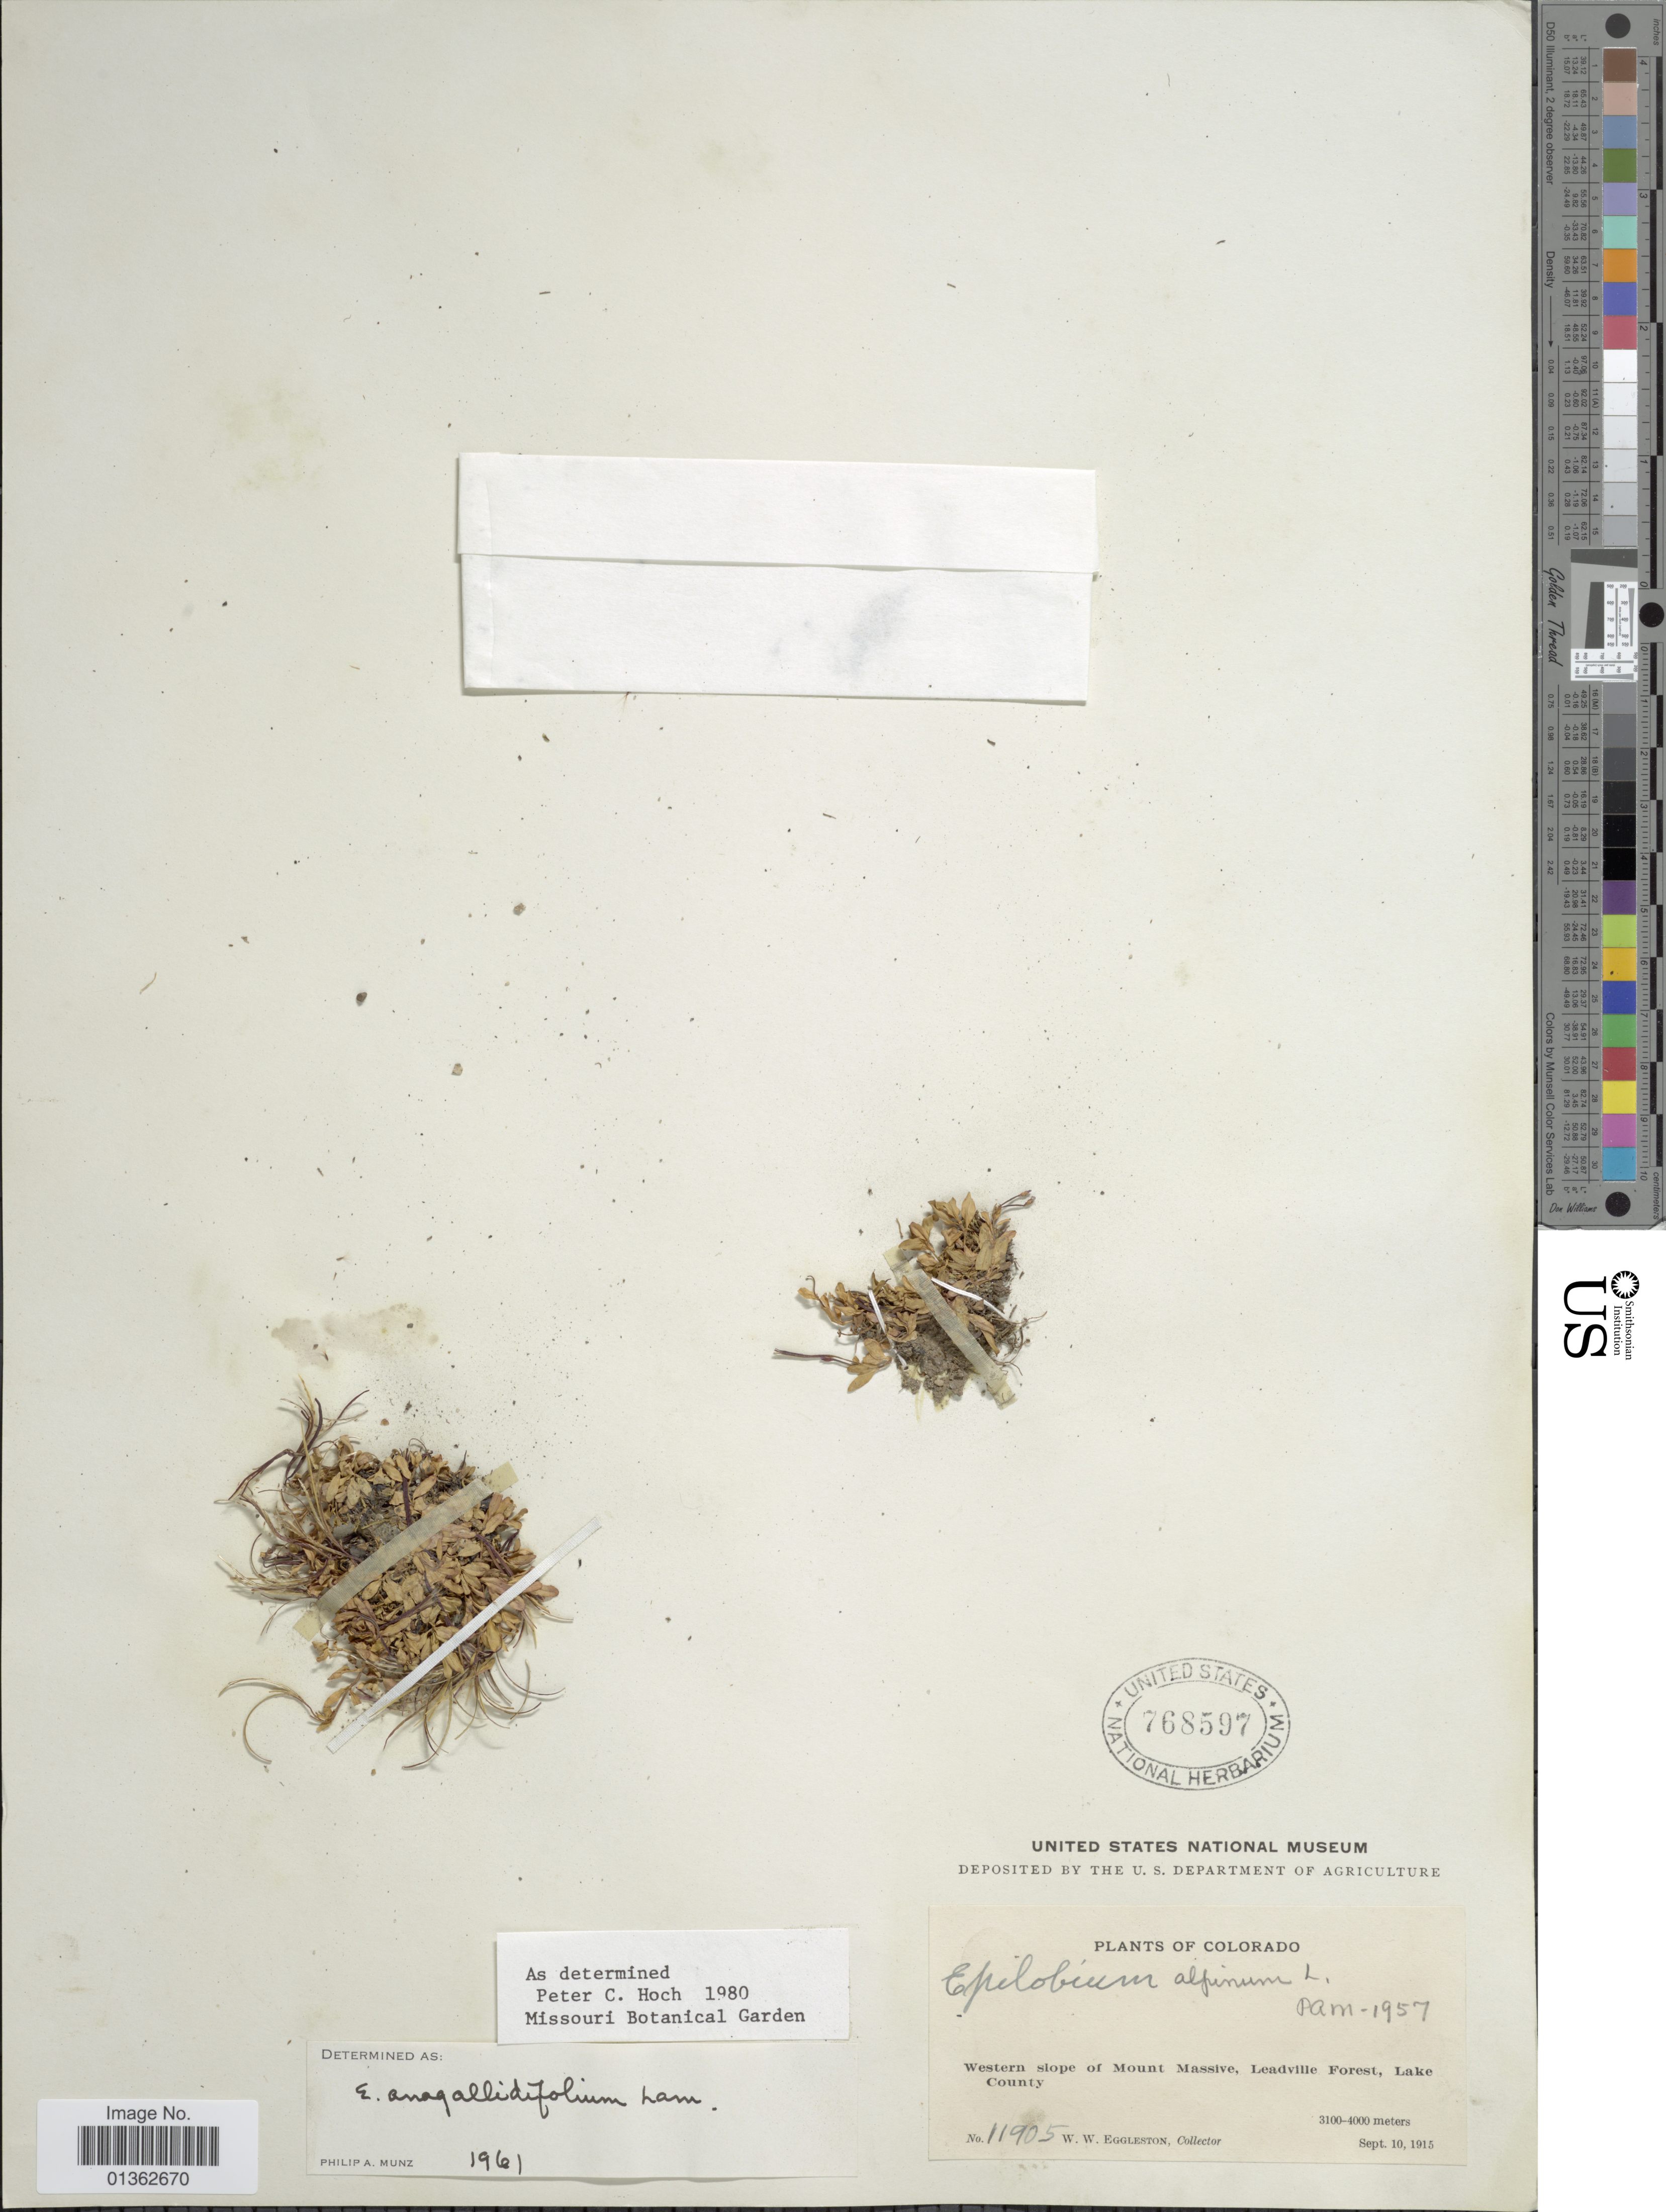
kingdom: Plantae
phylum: Tracheophyta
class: Magnoliopsida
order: Myrtales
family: Onagraceae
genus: Epilobium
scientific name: Epilobium anagallidifolium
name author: Lam.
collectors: W. W. Eggleston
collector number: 11905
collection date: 1915-09-10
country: United States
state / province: Colorado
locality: Western slope of Mount Massive, Leadville Forest, Lake County.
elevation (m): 3100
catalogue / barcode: US 768597